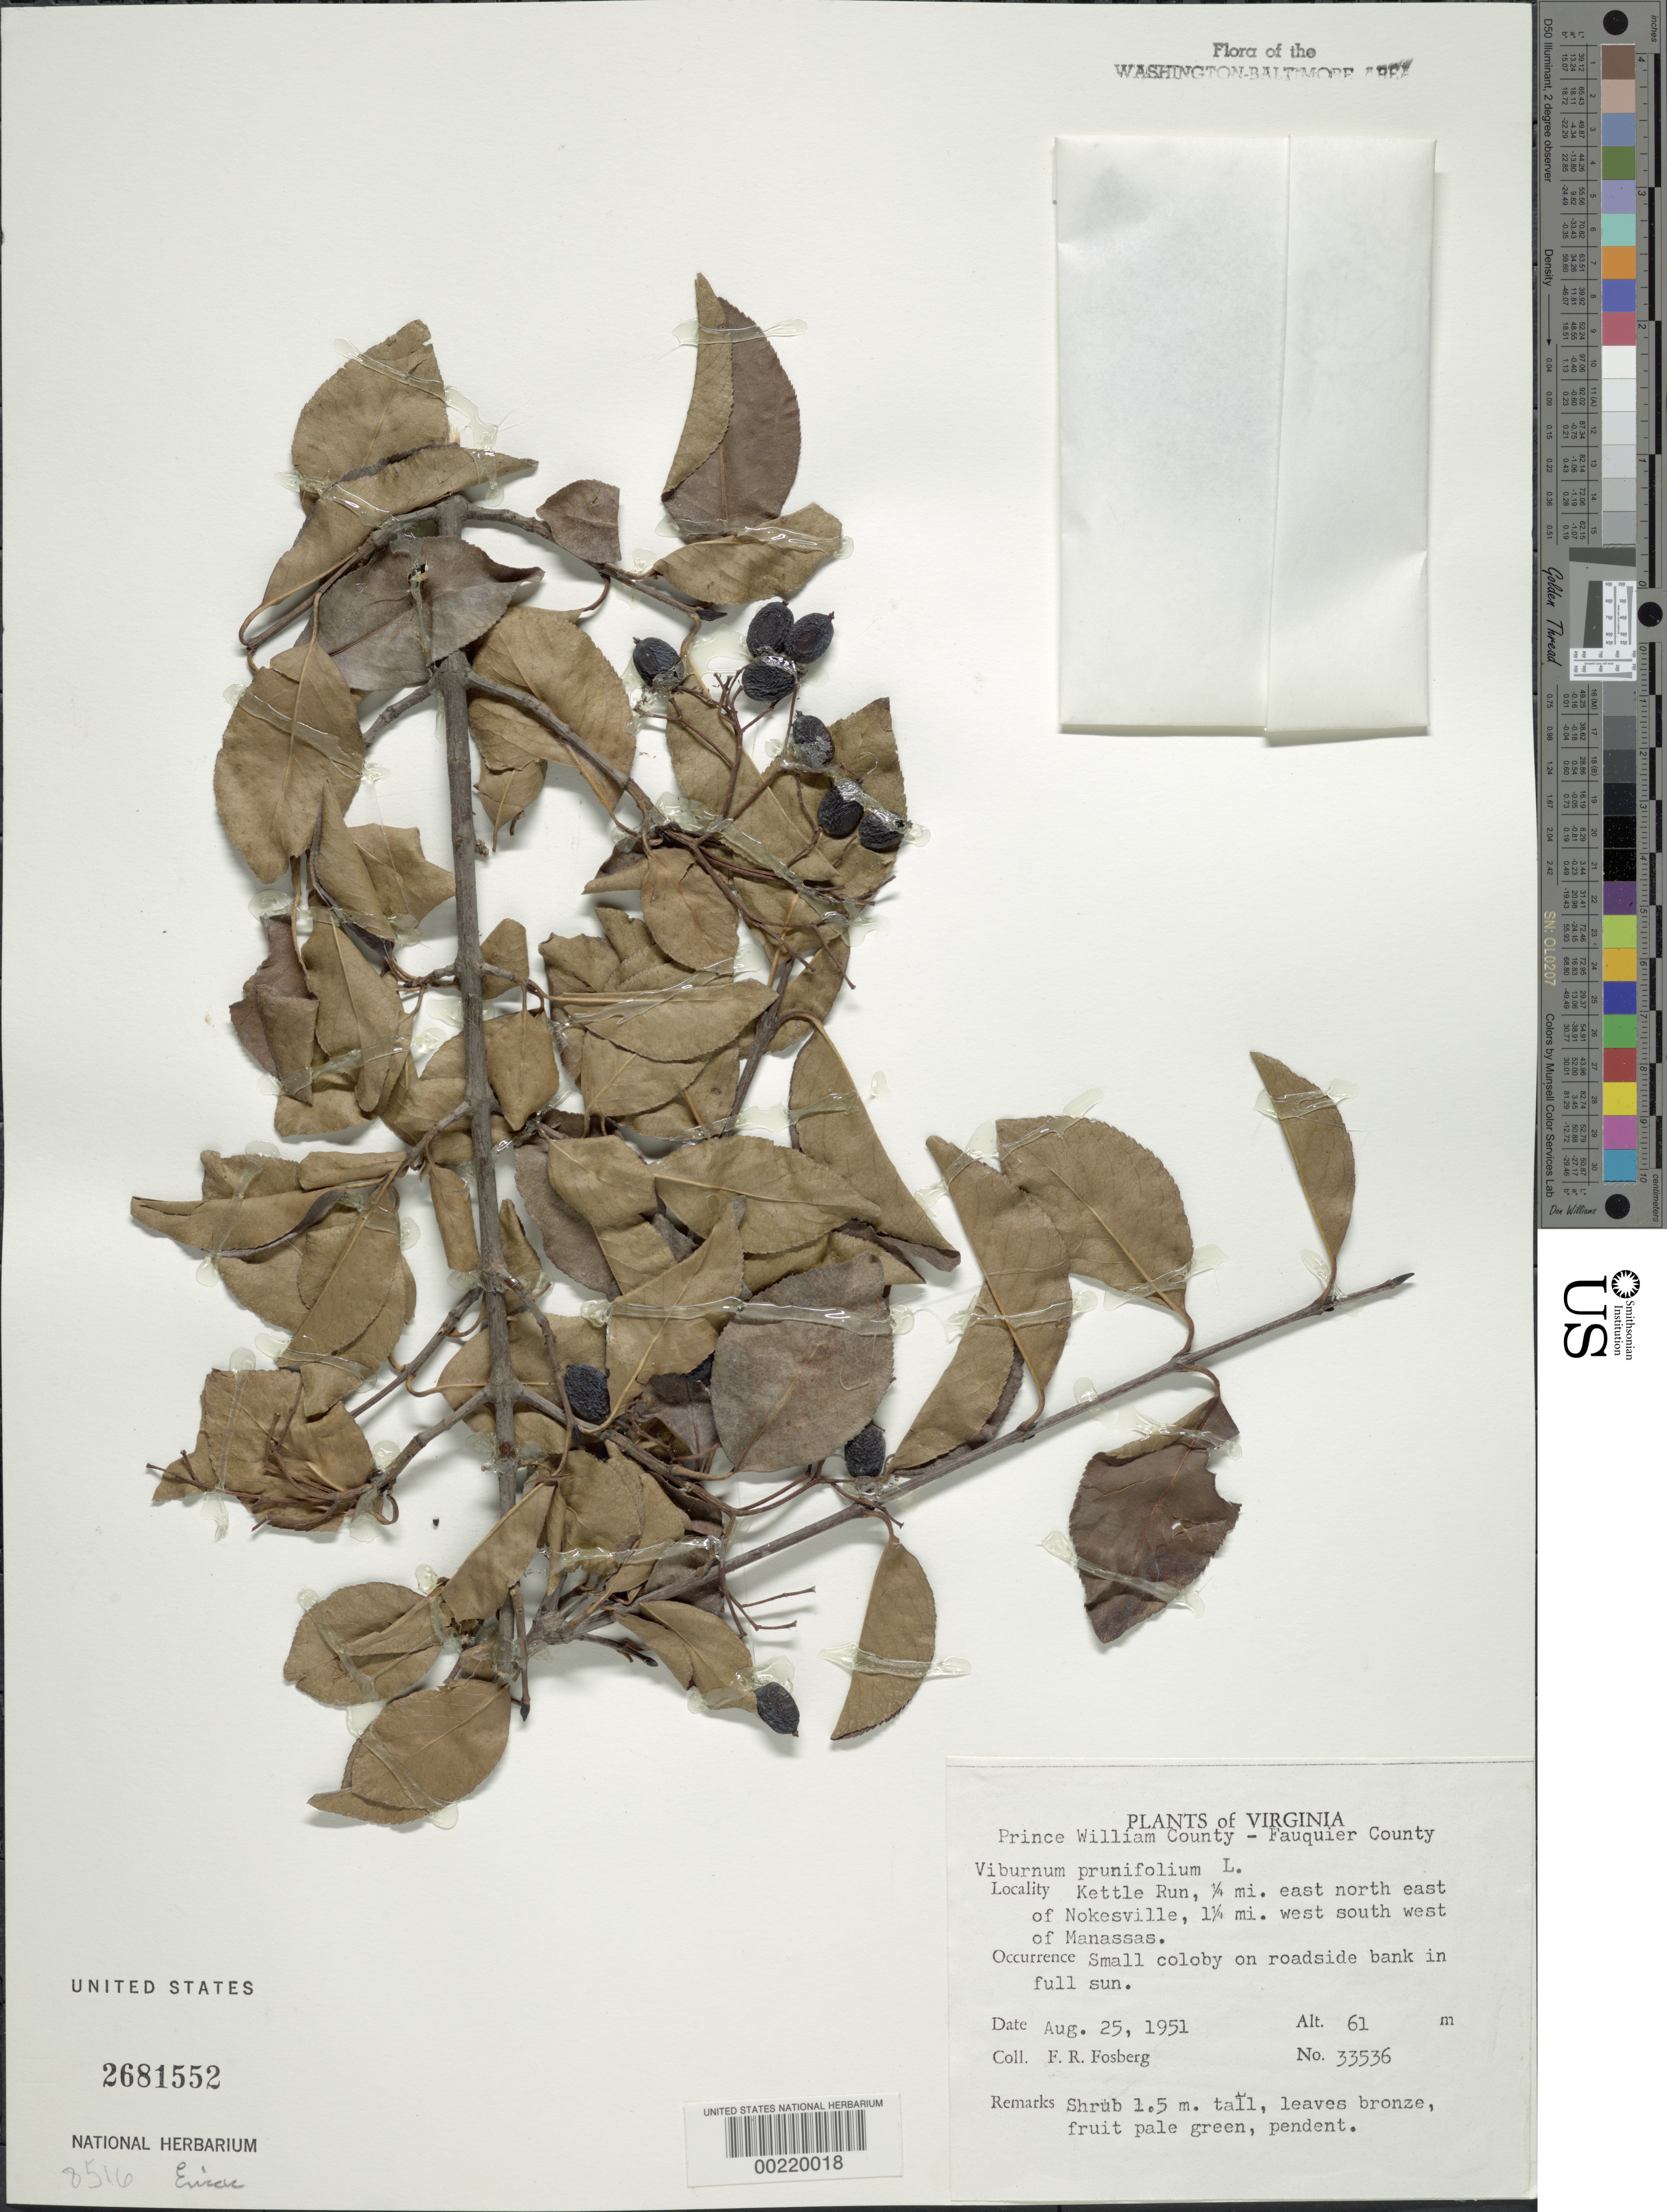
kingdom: Plantae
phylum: Tracheophyta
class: Magnoliopsida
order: Dipsacales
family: Viburnaceae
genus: Viburnum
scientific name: Viburnum prunifolium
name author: L.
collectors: F. R. Fosberg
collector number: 33536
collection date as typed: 25 Aug 1951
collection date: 1951-08-25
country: United States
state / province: Virginia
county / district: Prince William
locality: Kettle Run East-NE of Nokesville and West-SW of Manassas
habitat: Roadside bank full sun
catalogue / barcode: US 2681552